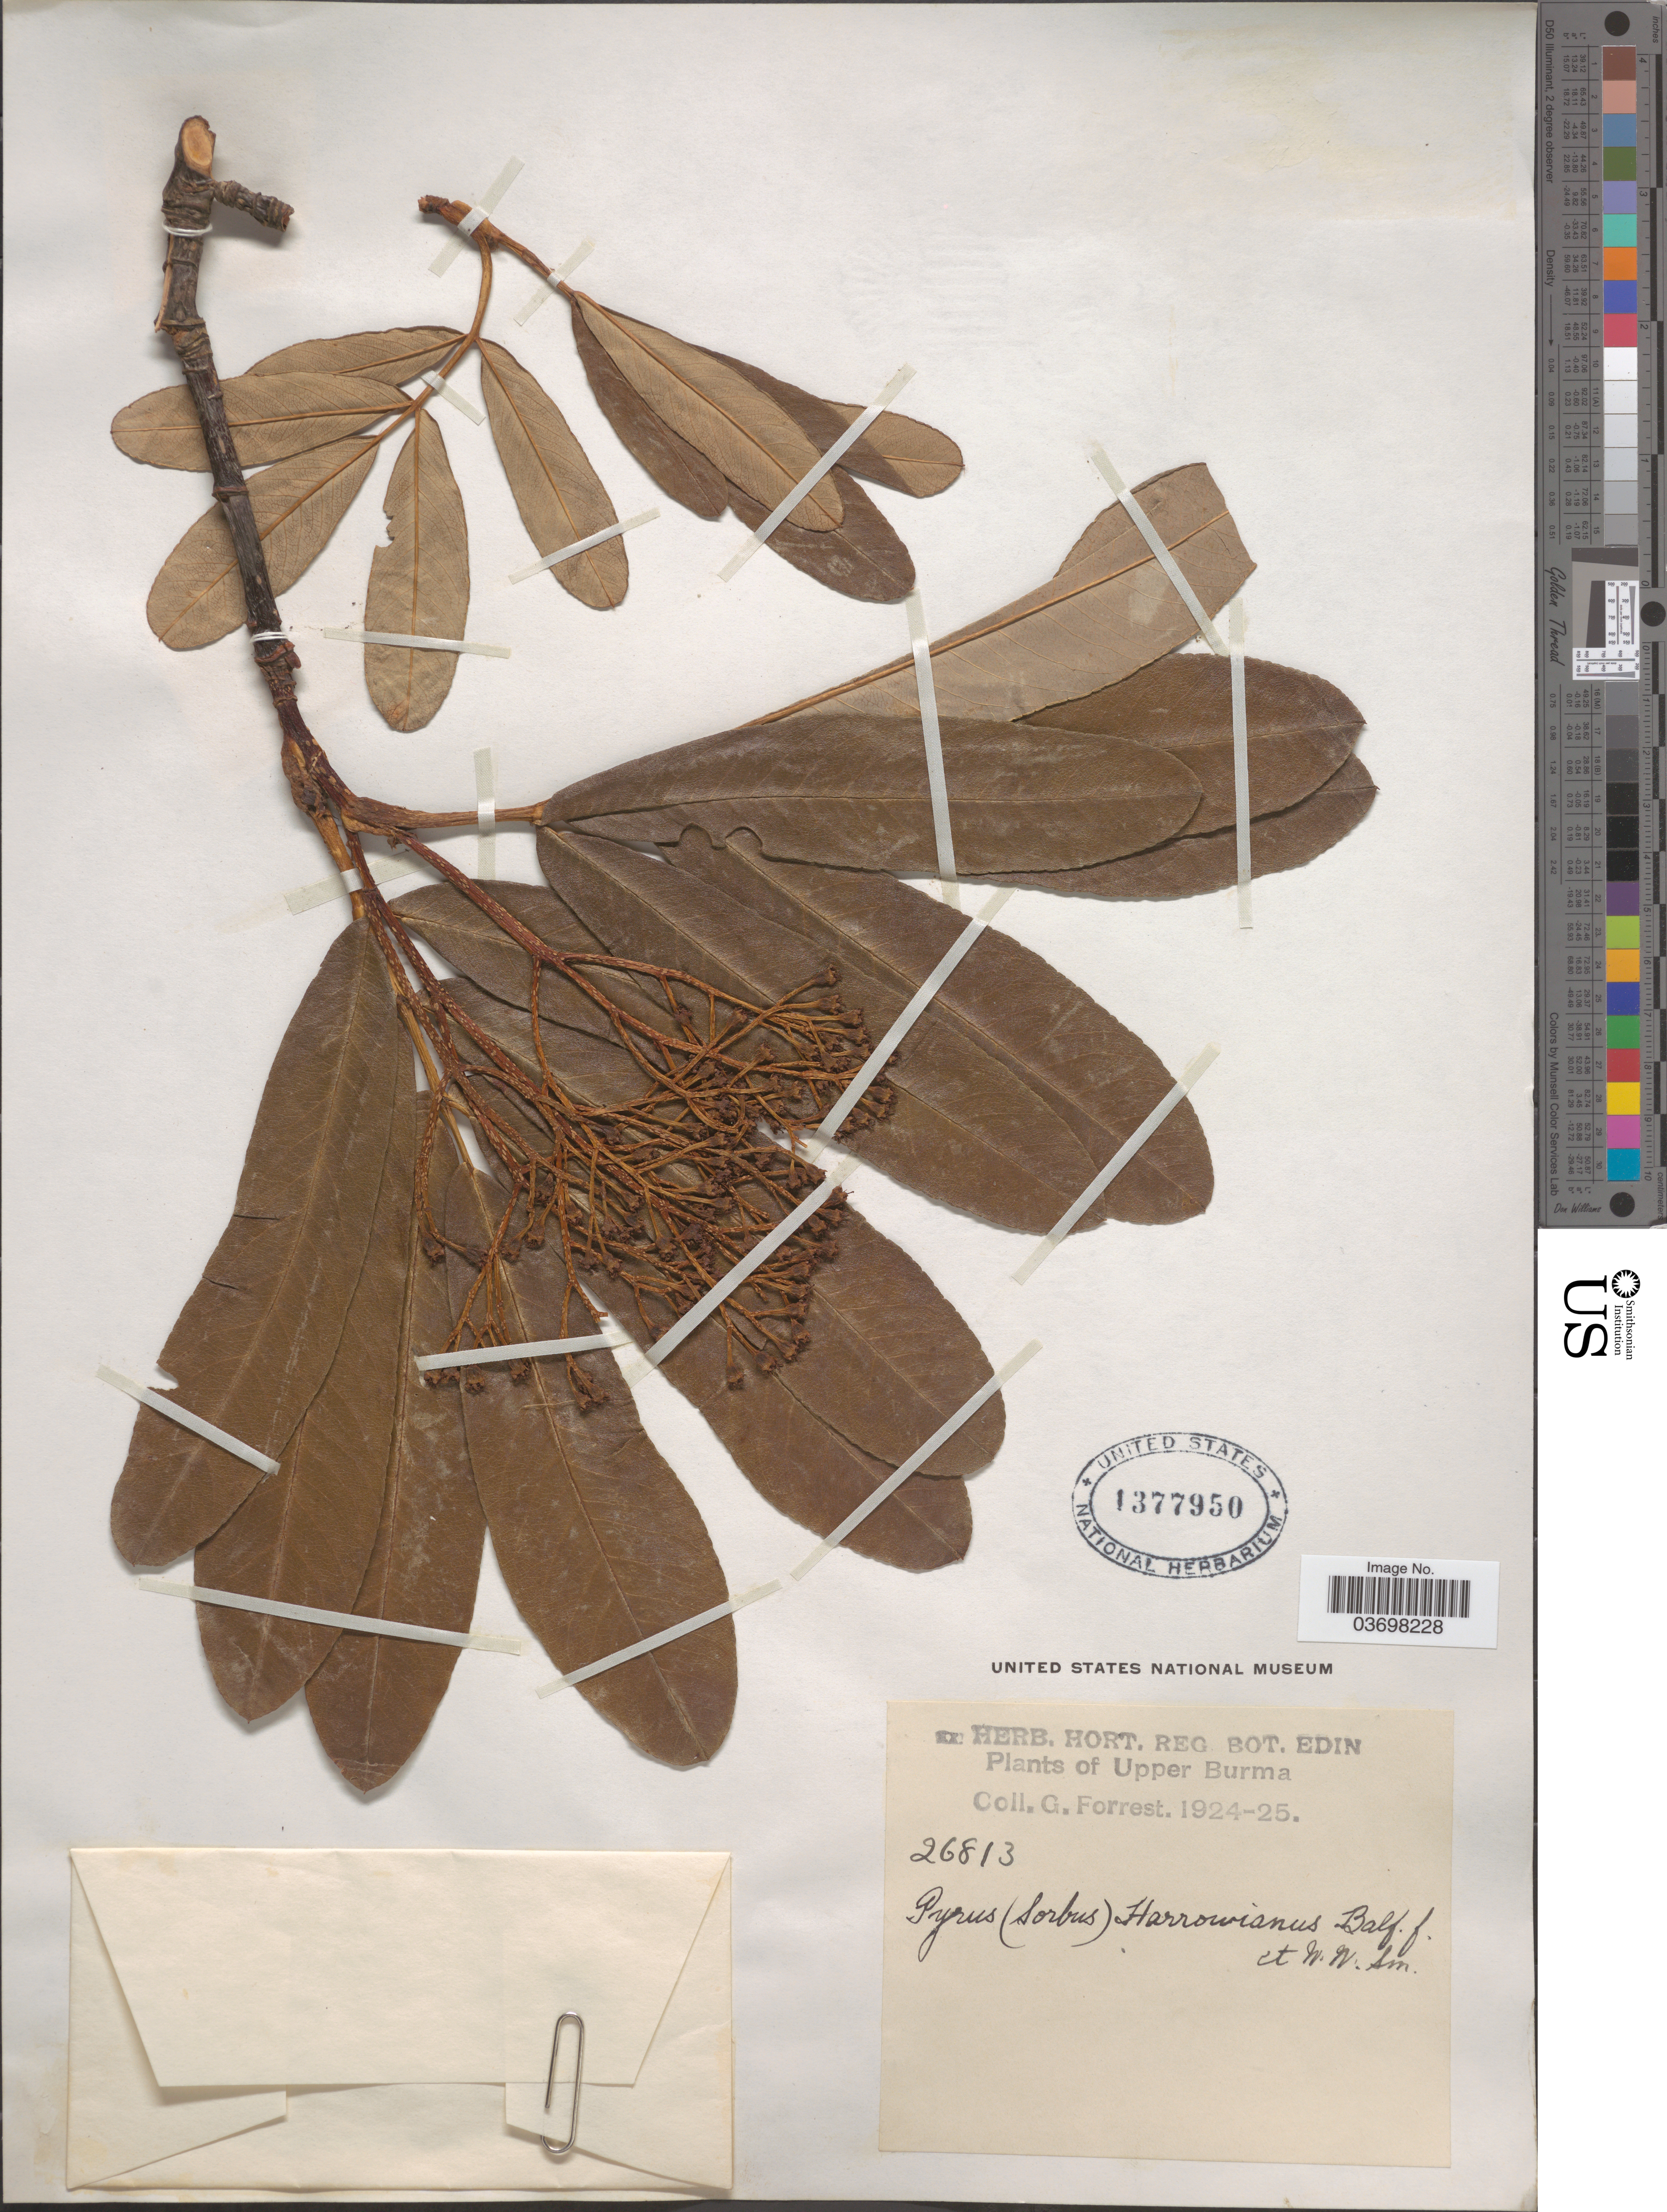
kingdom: Plantae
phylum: Tracheophyta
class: Magnoliopsida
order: Rosales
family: Rosaceae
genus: Sorbus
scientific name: Sorbus harrowiana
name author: (Balf. f. & W.W. Sm.) Rehder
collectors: G. Forrest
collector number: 26813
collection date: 1924/1925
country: Myanmar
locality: Upper Burma.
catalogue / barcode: US 1377950